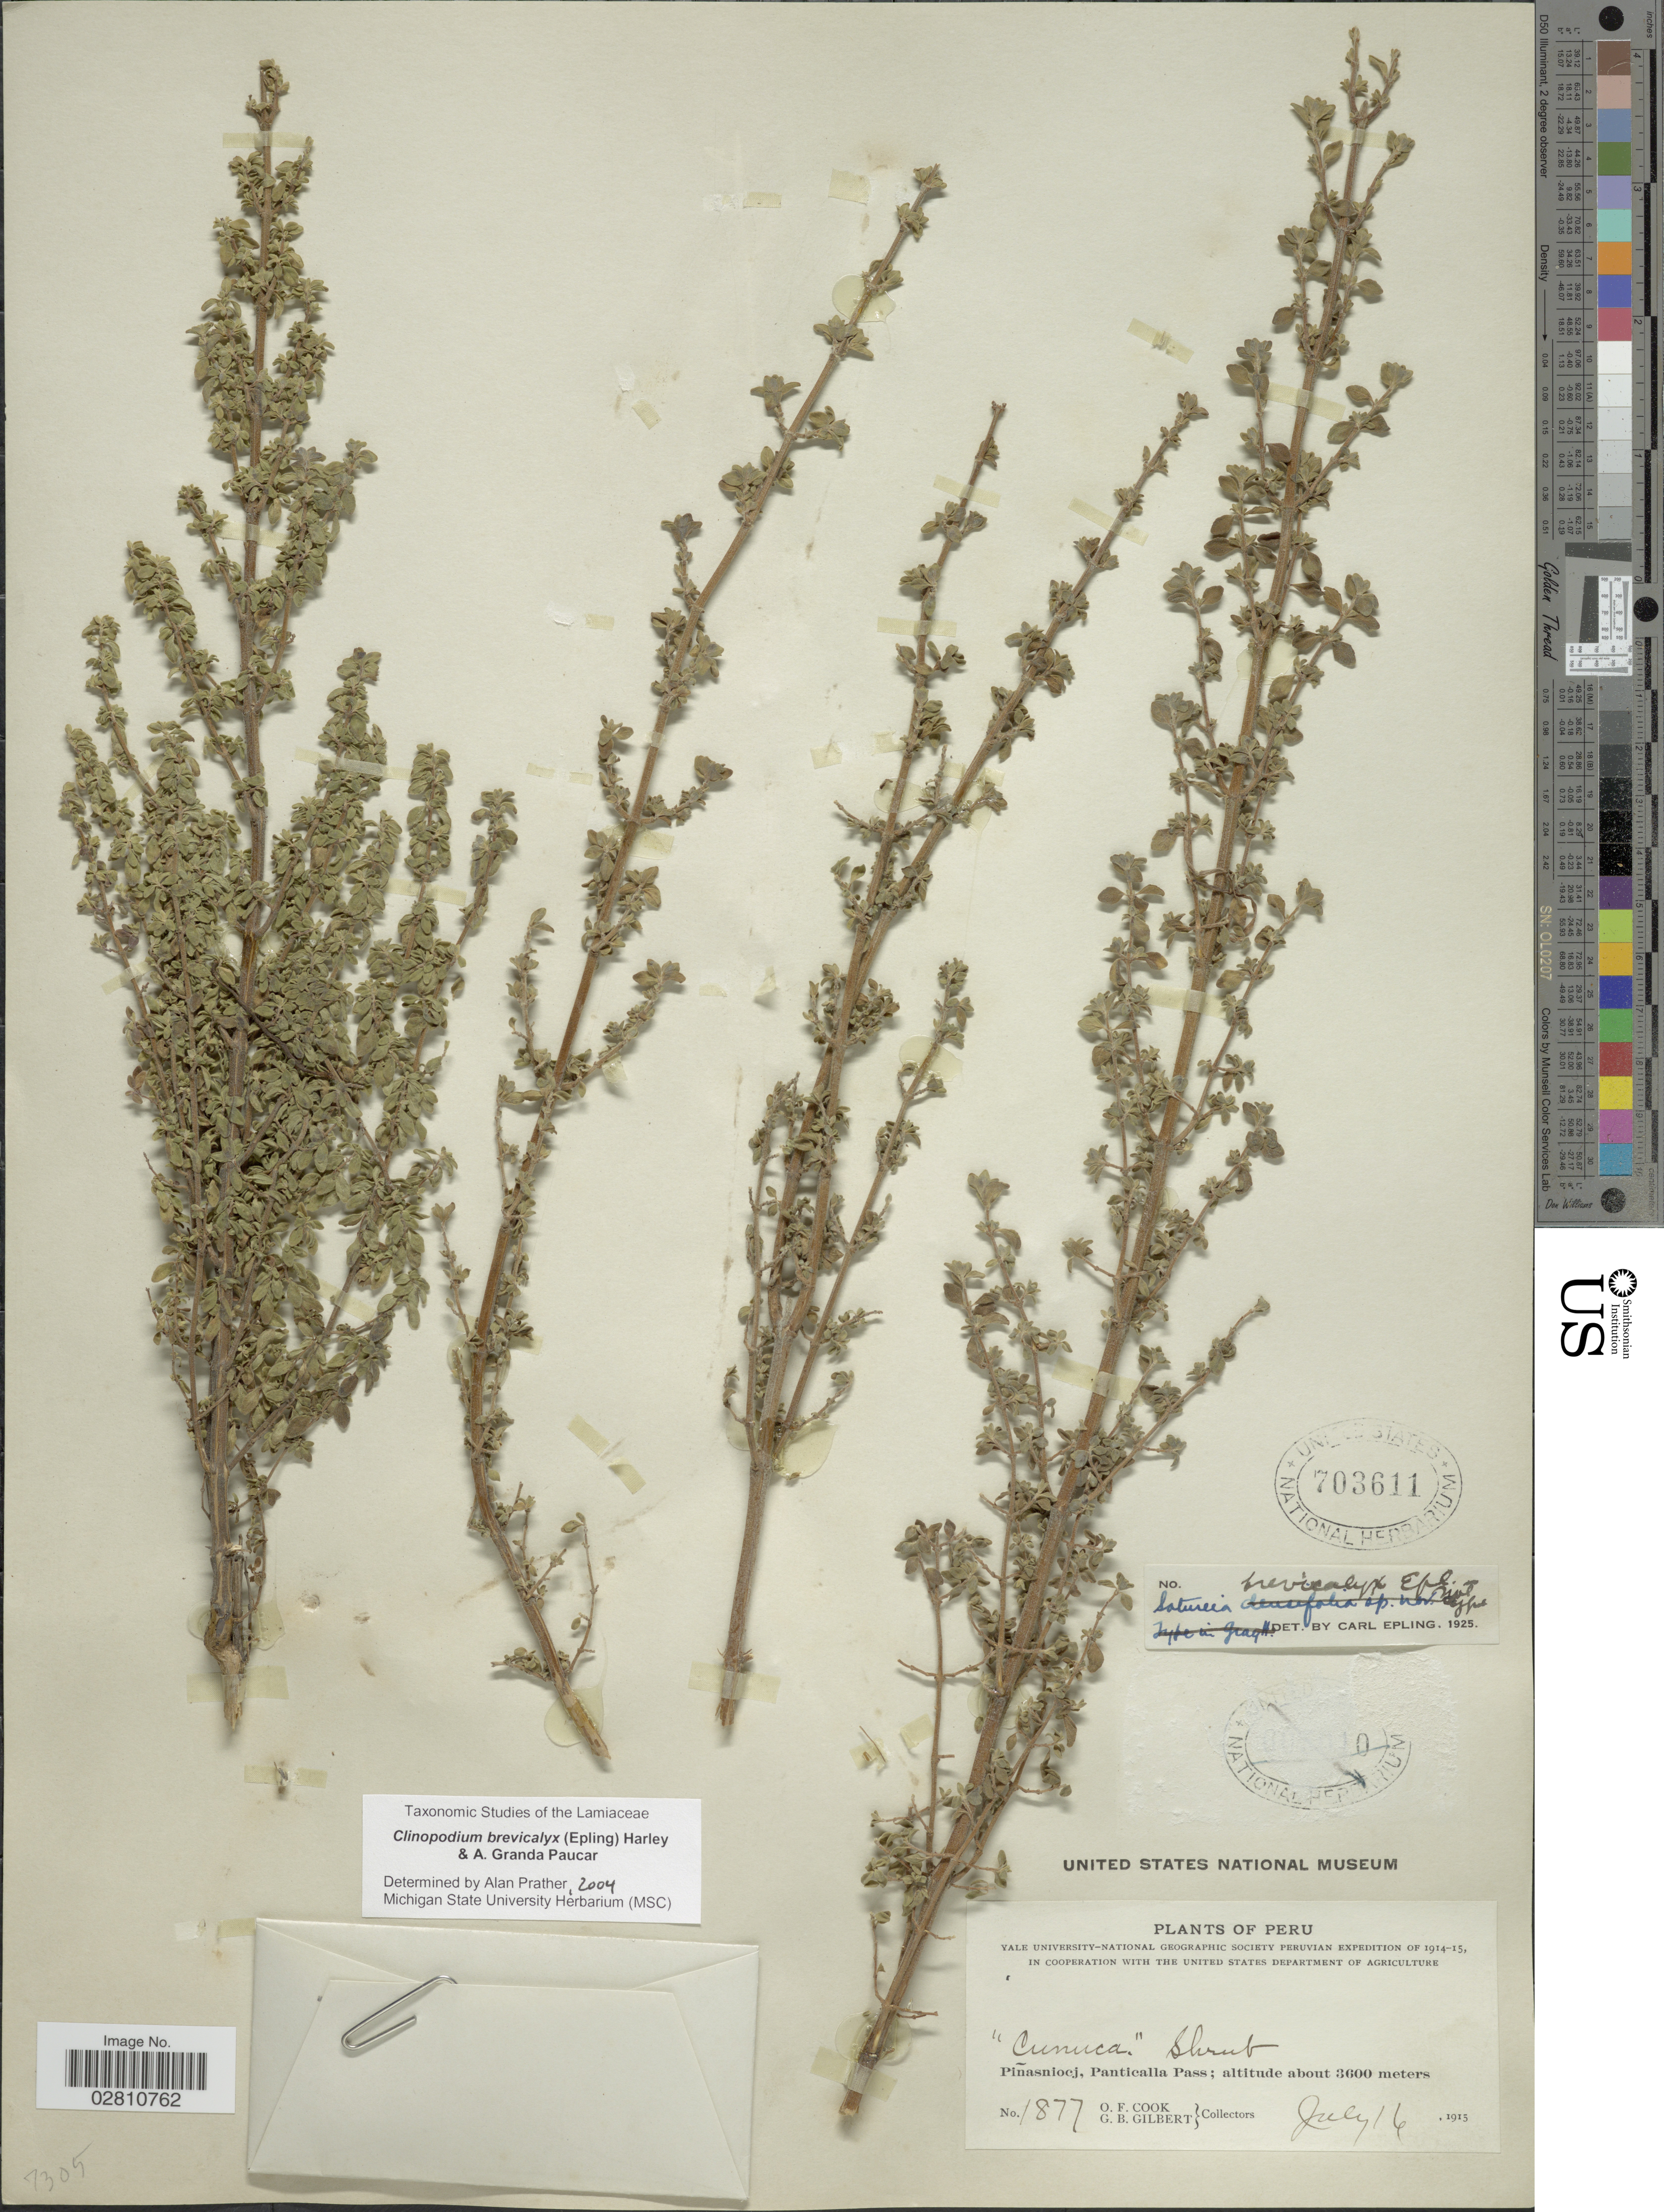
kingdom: Plantae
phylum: Tracheophyta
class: Magnoliopsida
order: Lamiales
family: Lamiaceae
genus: Clinopodium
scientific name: Clinopodium brevicalyx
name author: (Epling) Harley & A. Granda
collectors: O. F. Cook & G. B. Gilbert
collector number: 1877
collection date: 1915-07-16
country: Peru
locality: Piñasniocj, Panticalla Pass.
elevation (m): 3600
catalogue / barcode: US 703611